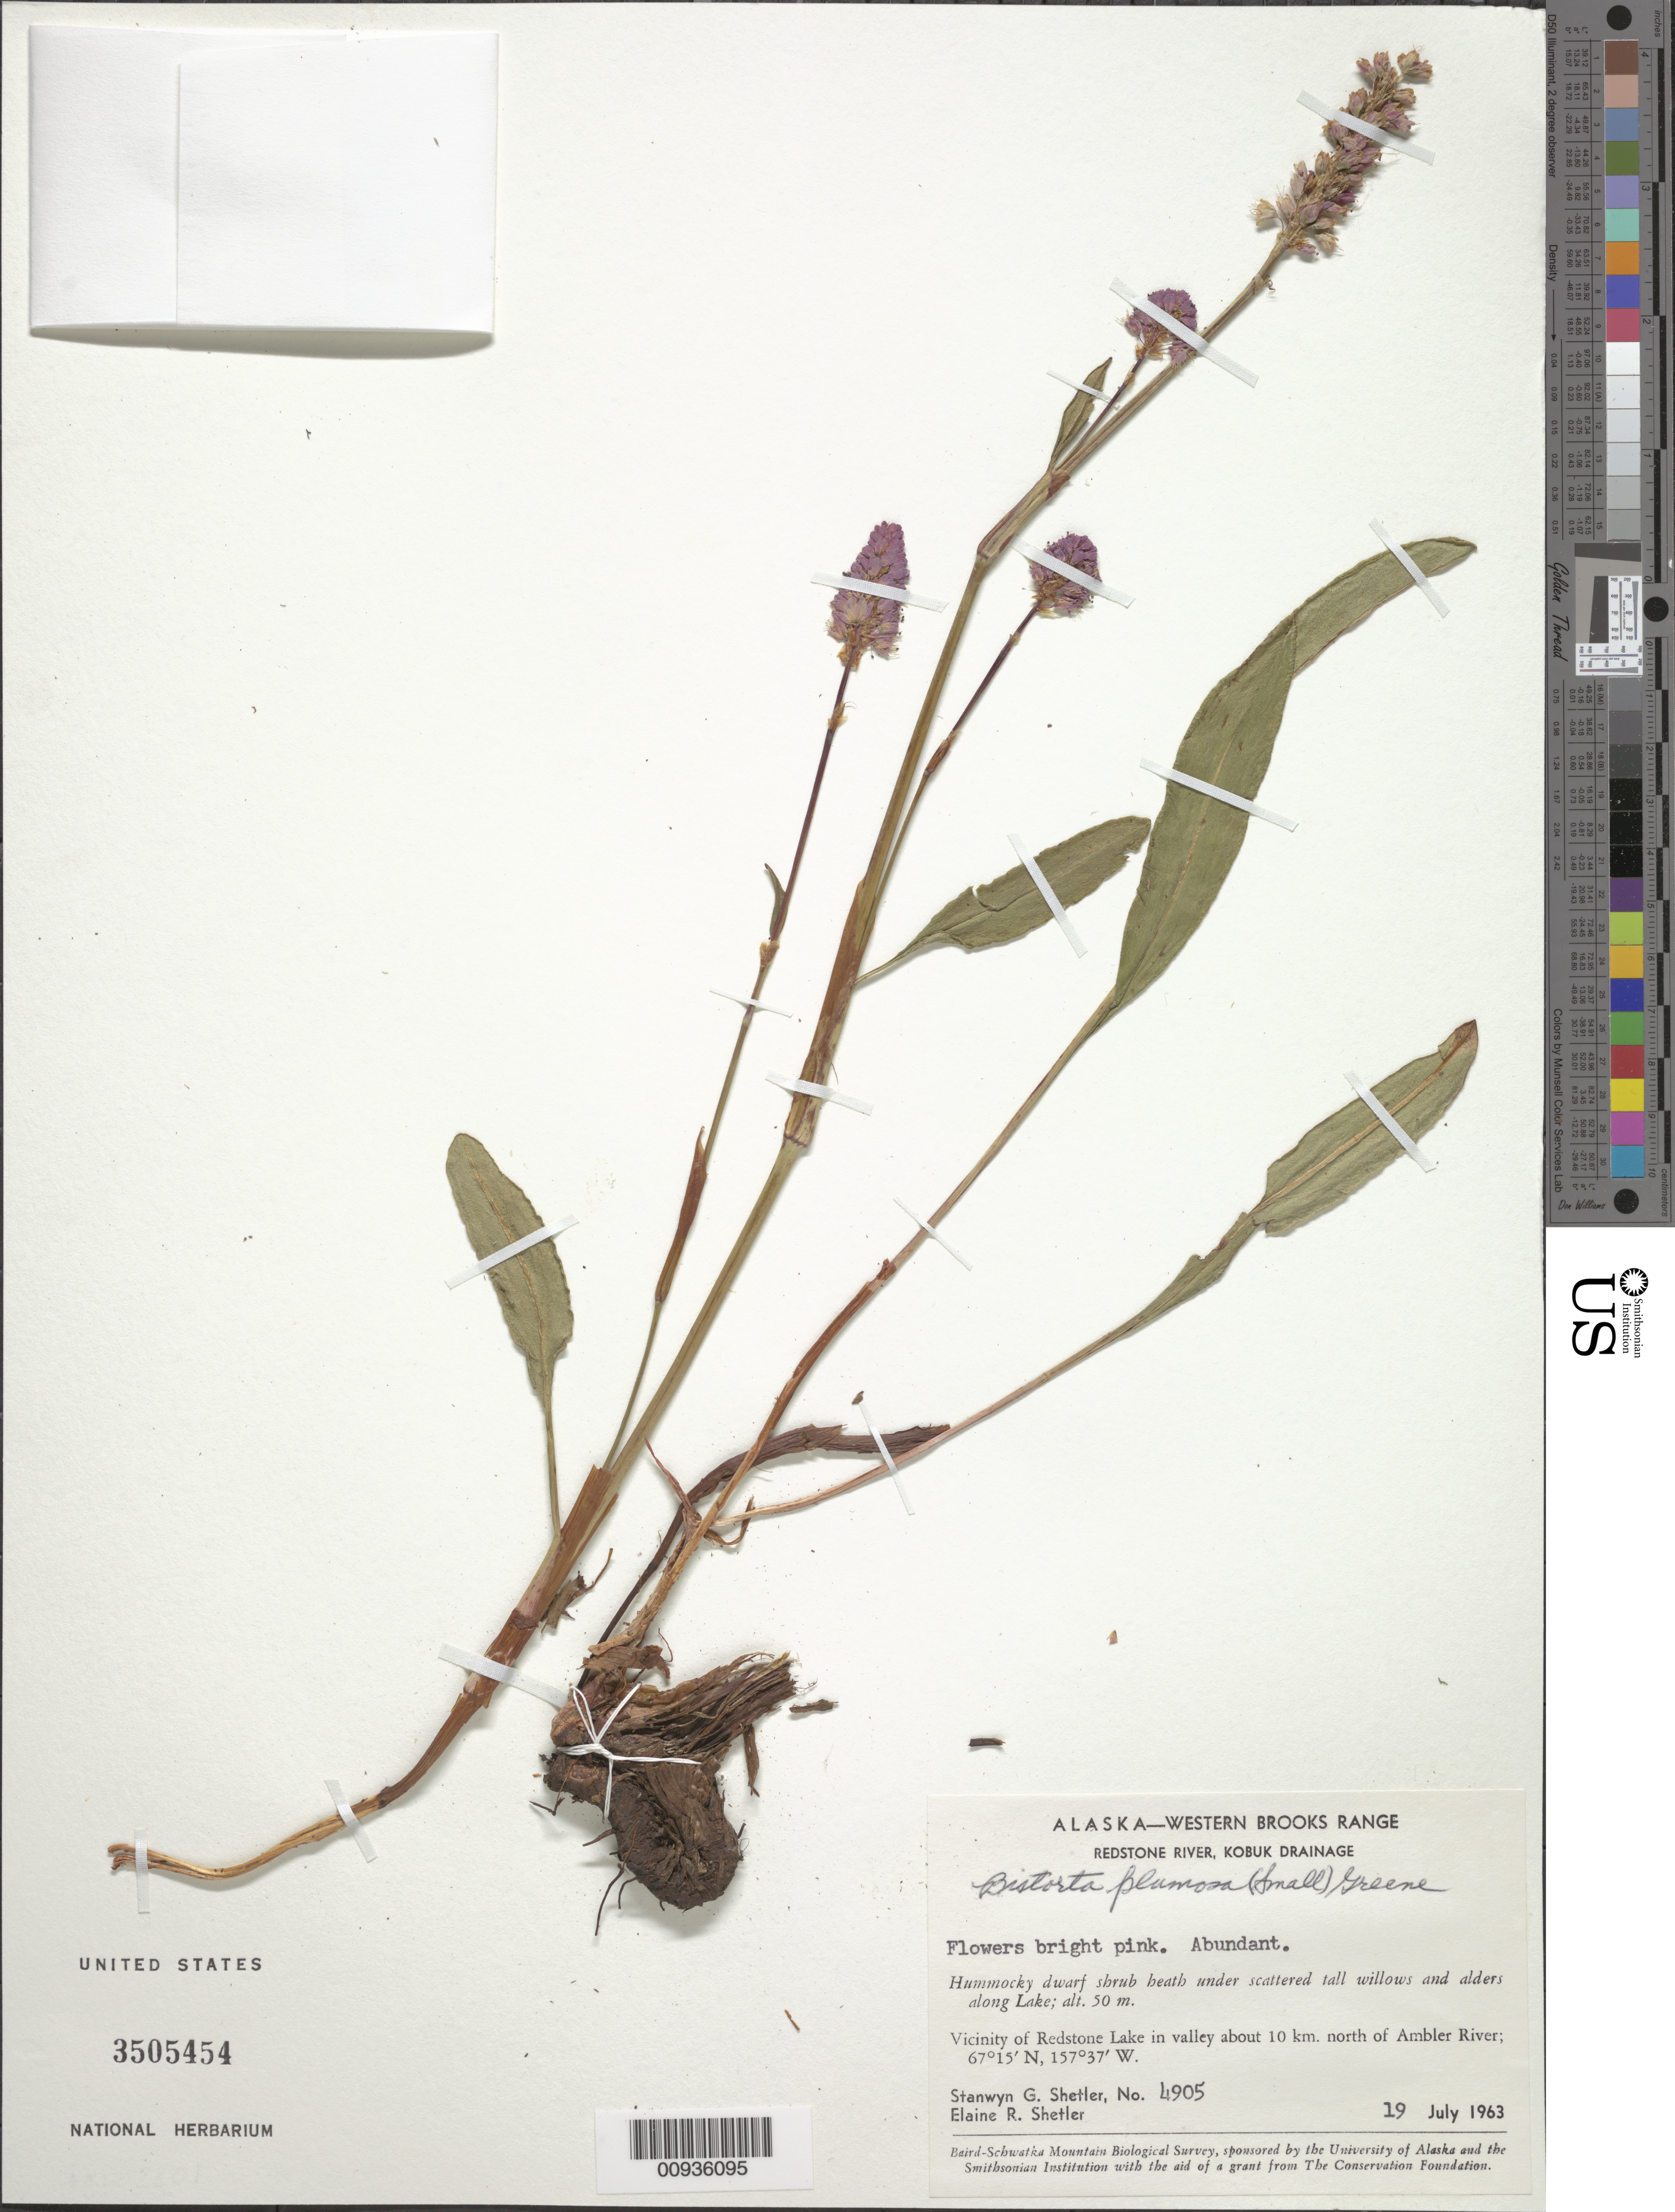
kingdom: Plantae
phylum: Tracheophyta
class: Magnoliopsida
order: Caryophyllales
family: Polygonaceae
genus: Bistorta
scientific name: Bistorta plumosa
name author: (Small) Greene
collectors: S. Shetler & E. R. Shetler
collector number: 4905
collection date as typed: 19 Jul 1963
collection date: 1963-07-19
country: United States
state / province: Alaska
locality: Vicinity of Redstone Lake in valley about 10 km. north of Ambler River. Western Brooks Range, Redstone River, Kobuk Drainage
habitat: Hummocky dwarf shrub heath under under scattered tall willows and alders along Lake.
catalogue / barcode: US 3505454